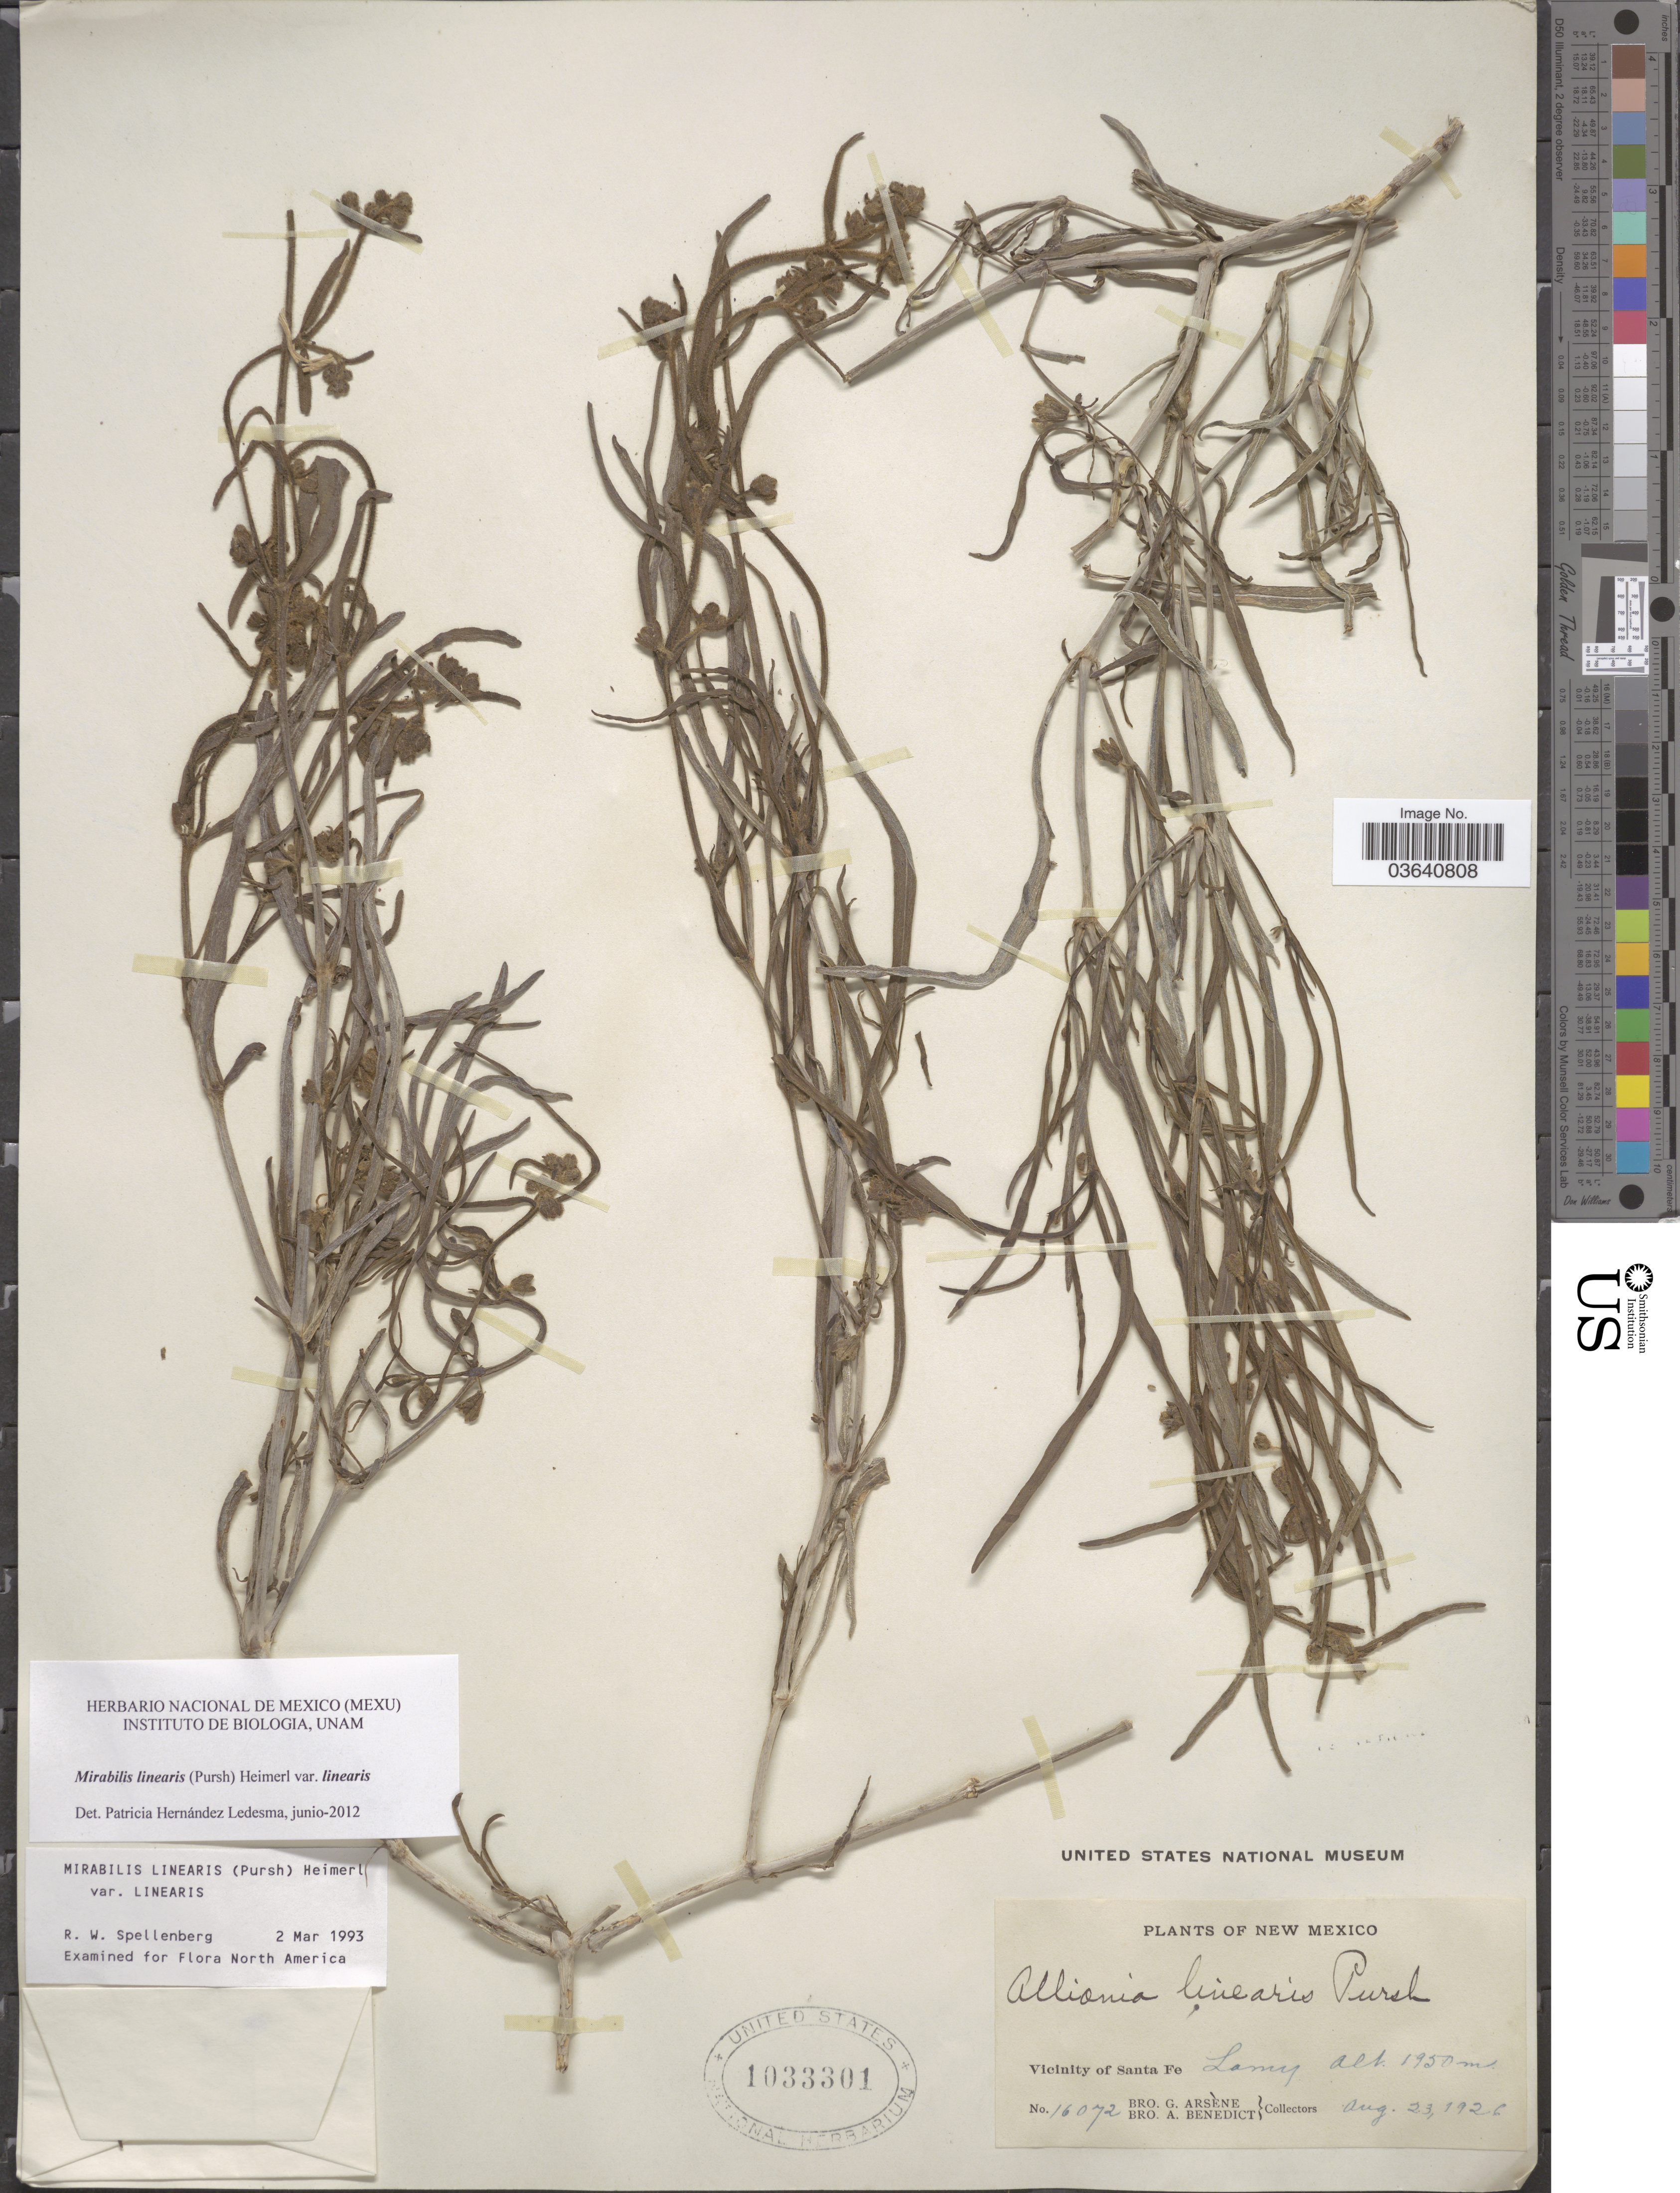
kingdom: Plantae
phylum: Tracheophyta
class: Magnoliopsida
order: Caryophyllales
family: Nyctaginaceae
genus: Mirabilis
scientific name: Mirabilis linearis var. linearis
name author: (Pursh) Heimerl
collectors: Bro. G. Arsène & Bro. A. Benedict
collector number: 16072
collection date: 1926-08-23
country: United States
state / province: New Mexico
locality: Vicinity of Santa Fe, Lomy.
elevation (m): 1950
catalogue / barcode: US 1033301